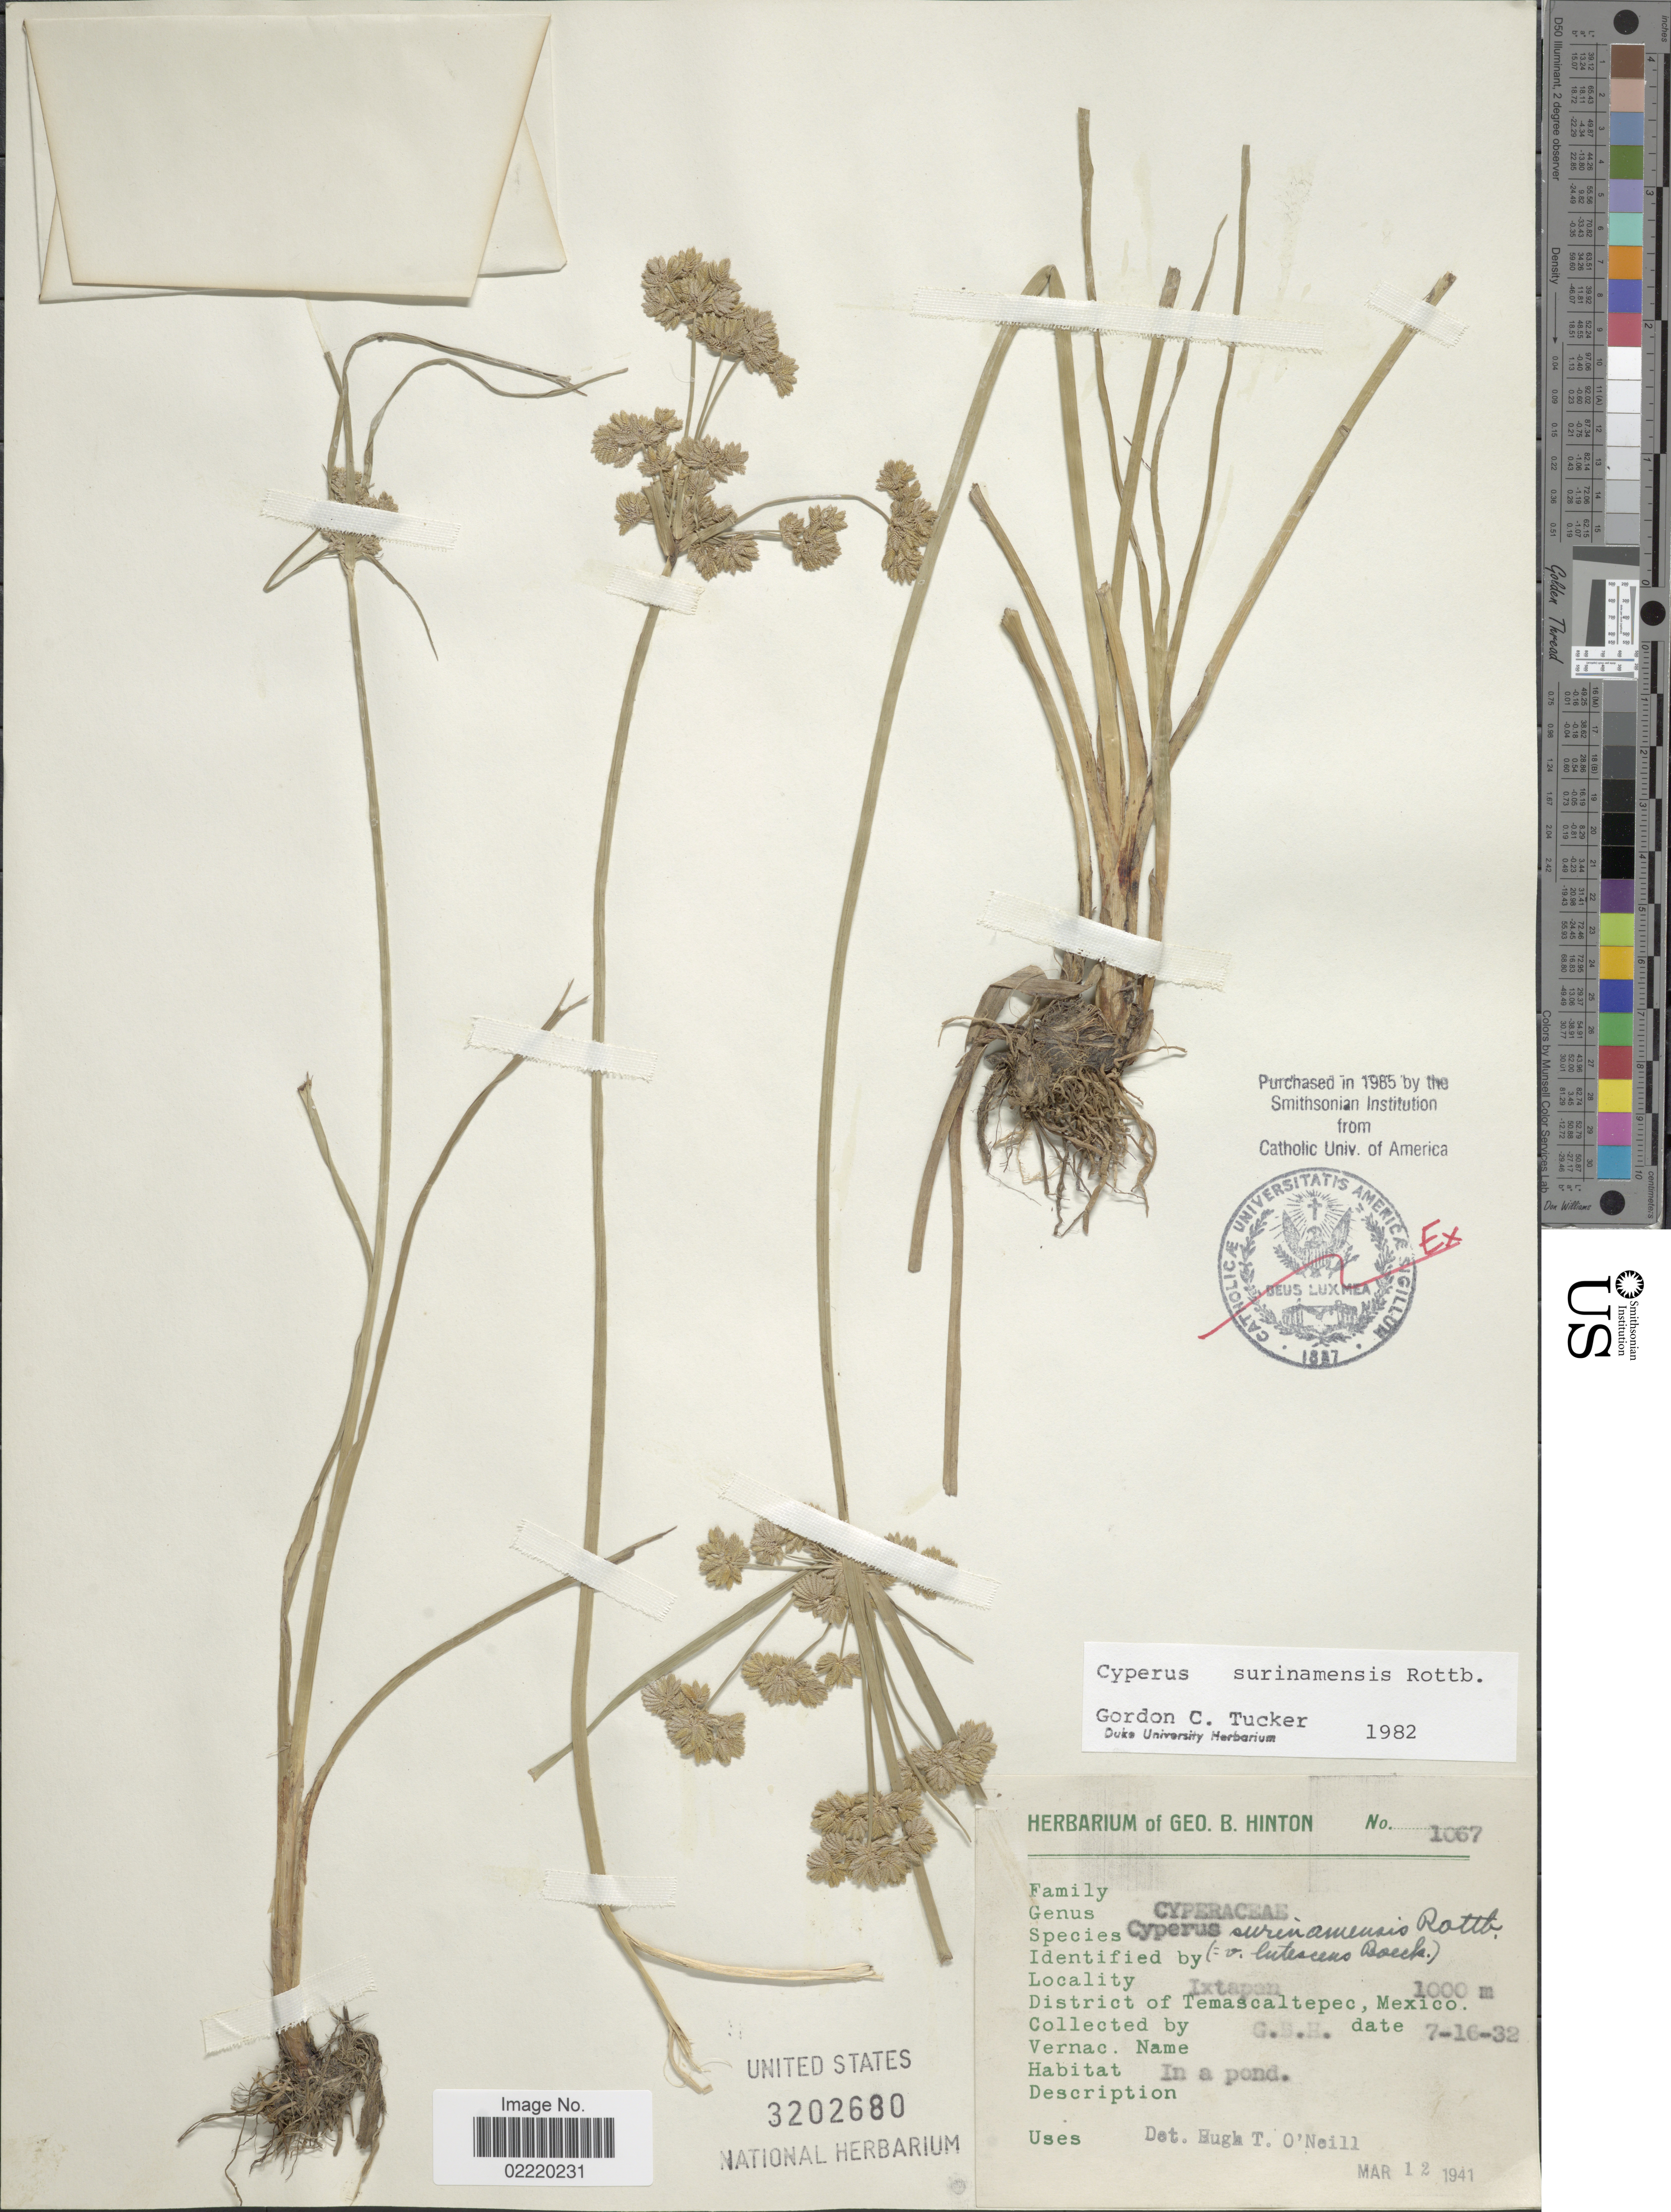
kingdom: Plantae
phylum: Tracheophyta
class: Liliopsida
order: Poales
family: Cyperaceae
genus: Cyperus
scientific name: Cyperus surinamensis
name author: Rottb.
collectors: G. B. Hinton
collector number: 1067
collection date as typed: Transcribed d/m/y: 16/7/32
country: Mexico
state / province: México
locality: Ixtapan, District of Temascaltepec.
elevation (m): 1000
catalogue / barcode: US 3202680